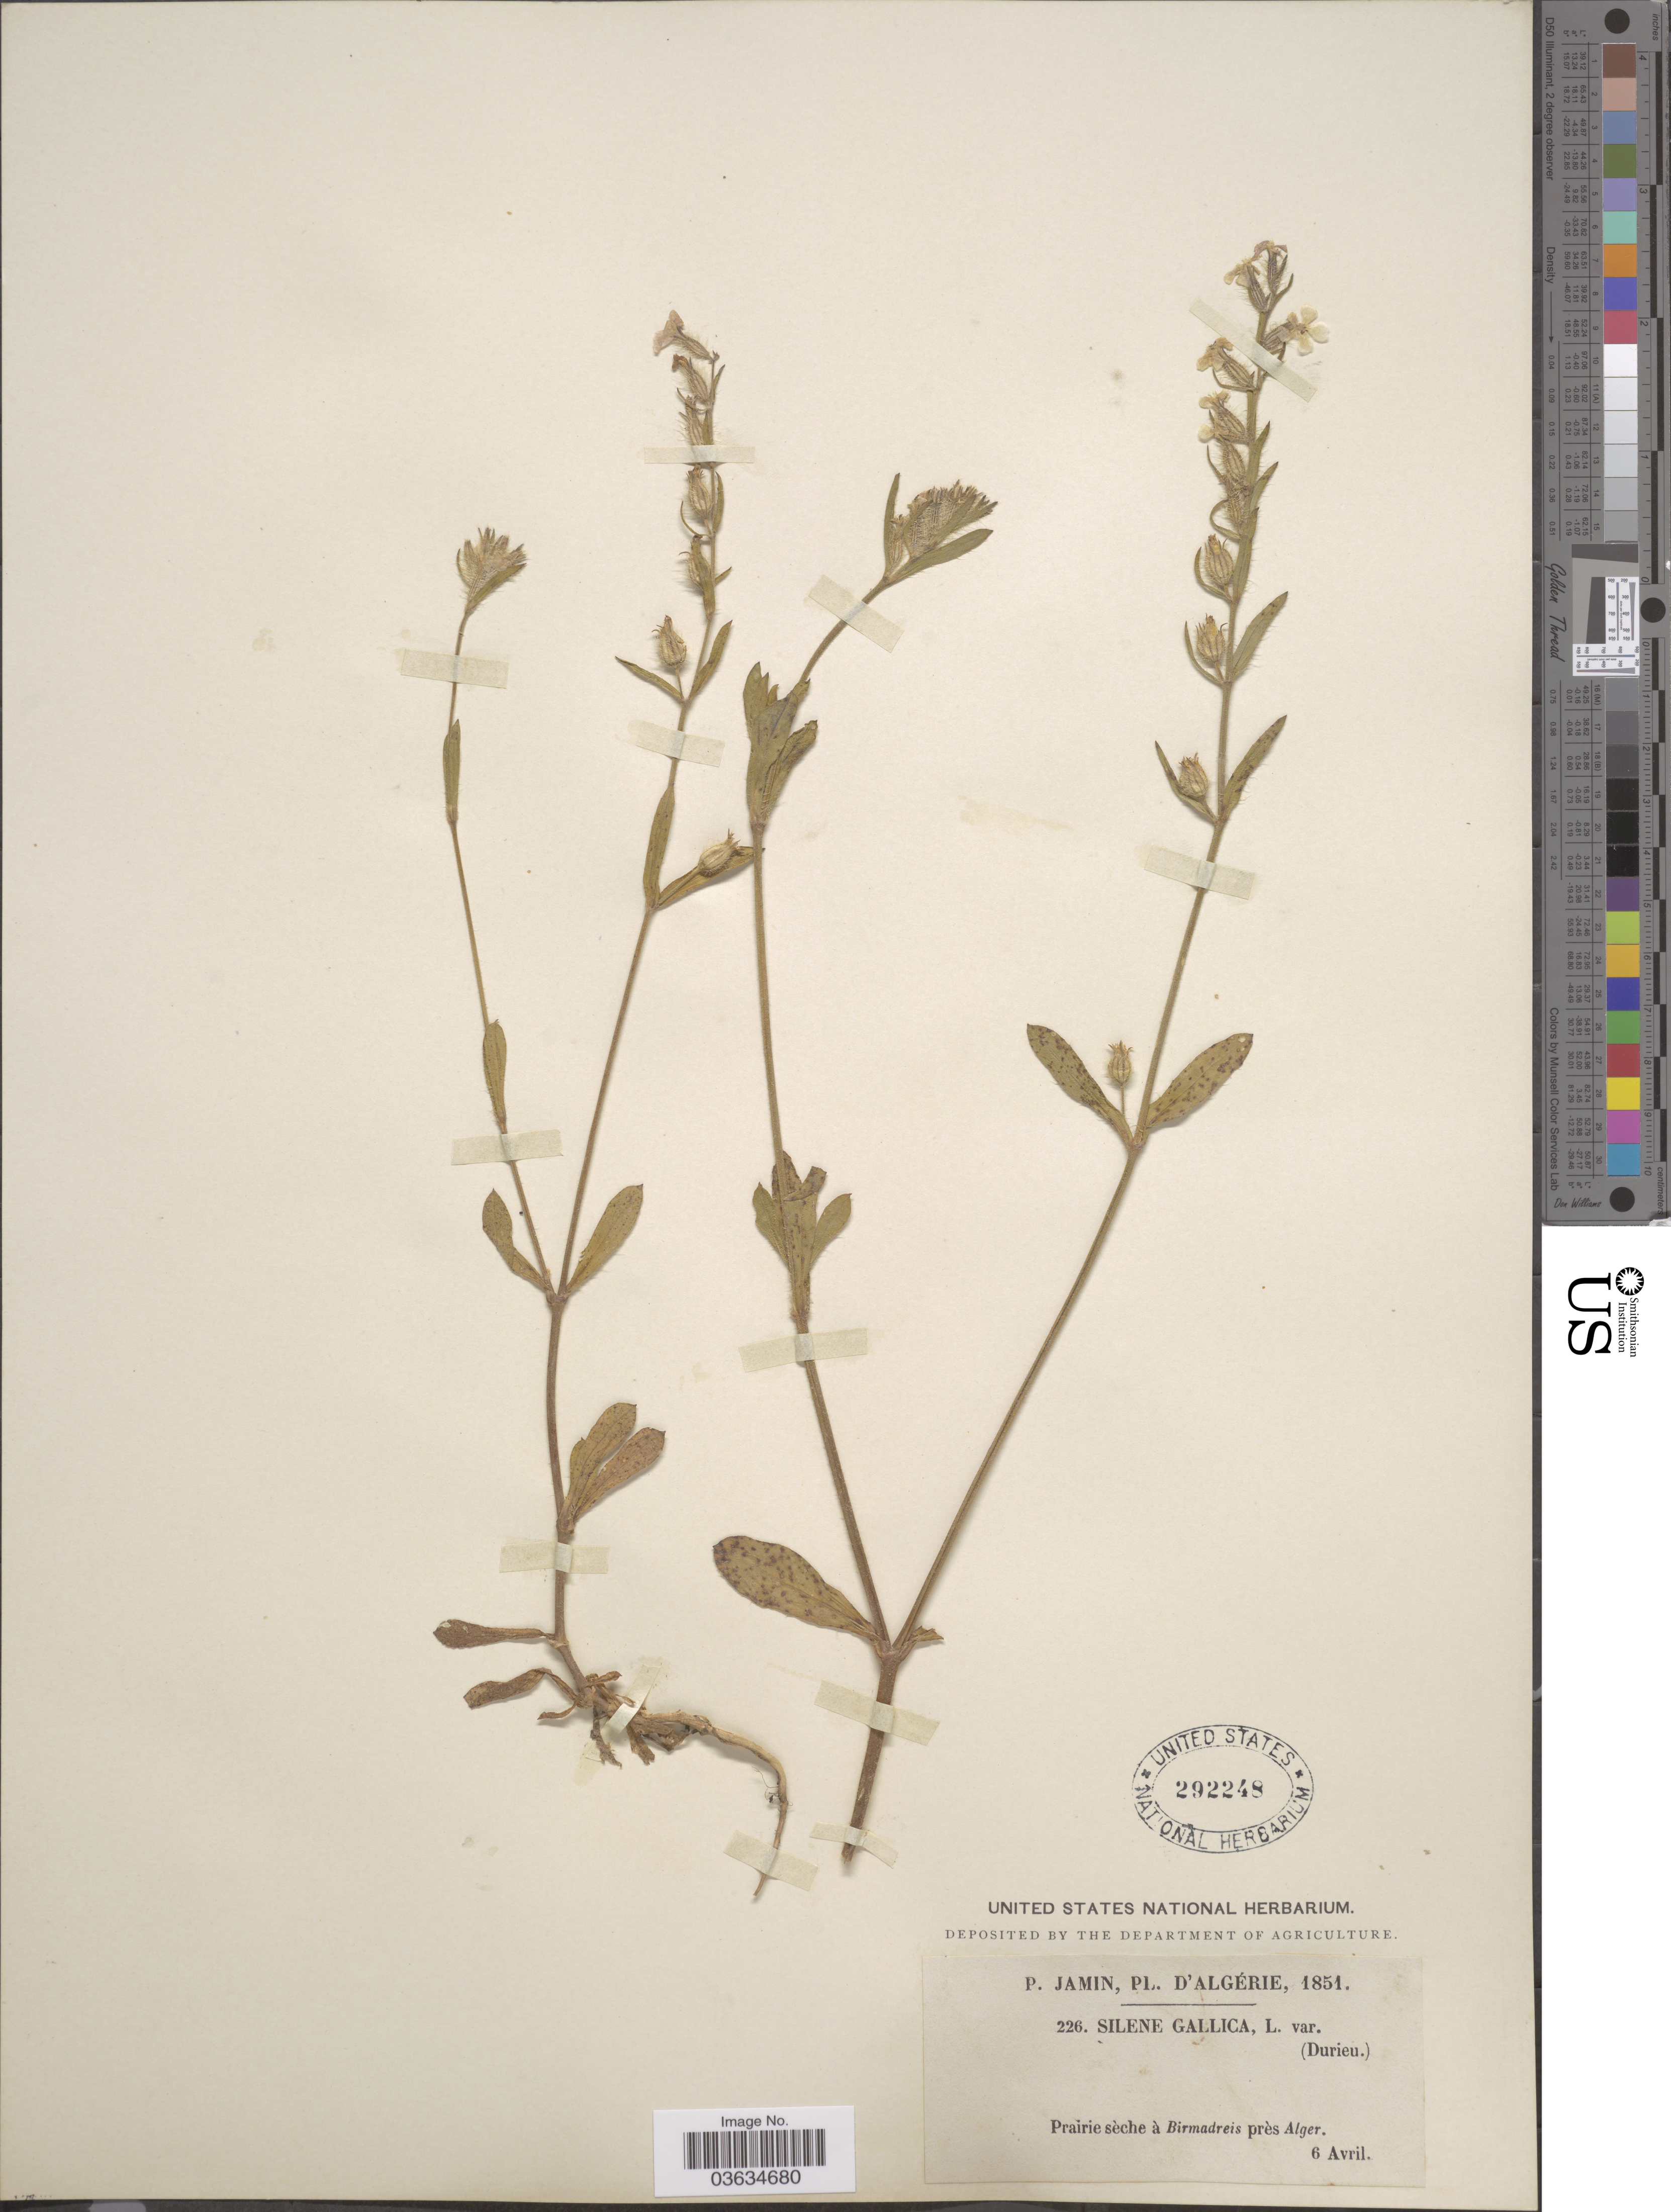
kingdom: Plantae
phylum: Tracheophyta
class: Magnoliopsida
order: Caryophyllales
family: Caryophyllaceae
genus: Silene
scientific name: Silene gallica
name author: L.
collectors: P. Jamin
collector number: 226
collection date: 1851-04-06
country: Algeria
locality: D'Algérie. Prairie sèche à Birmadreis près Alger.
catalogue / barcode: US 292248